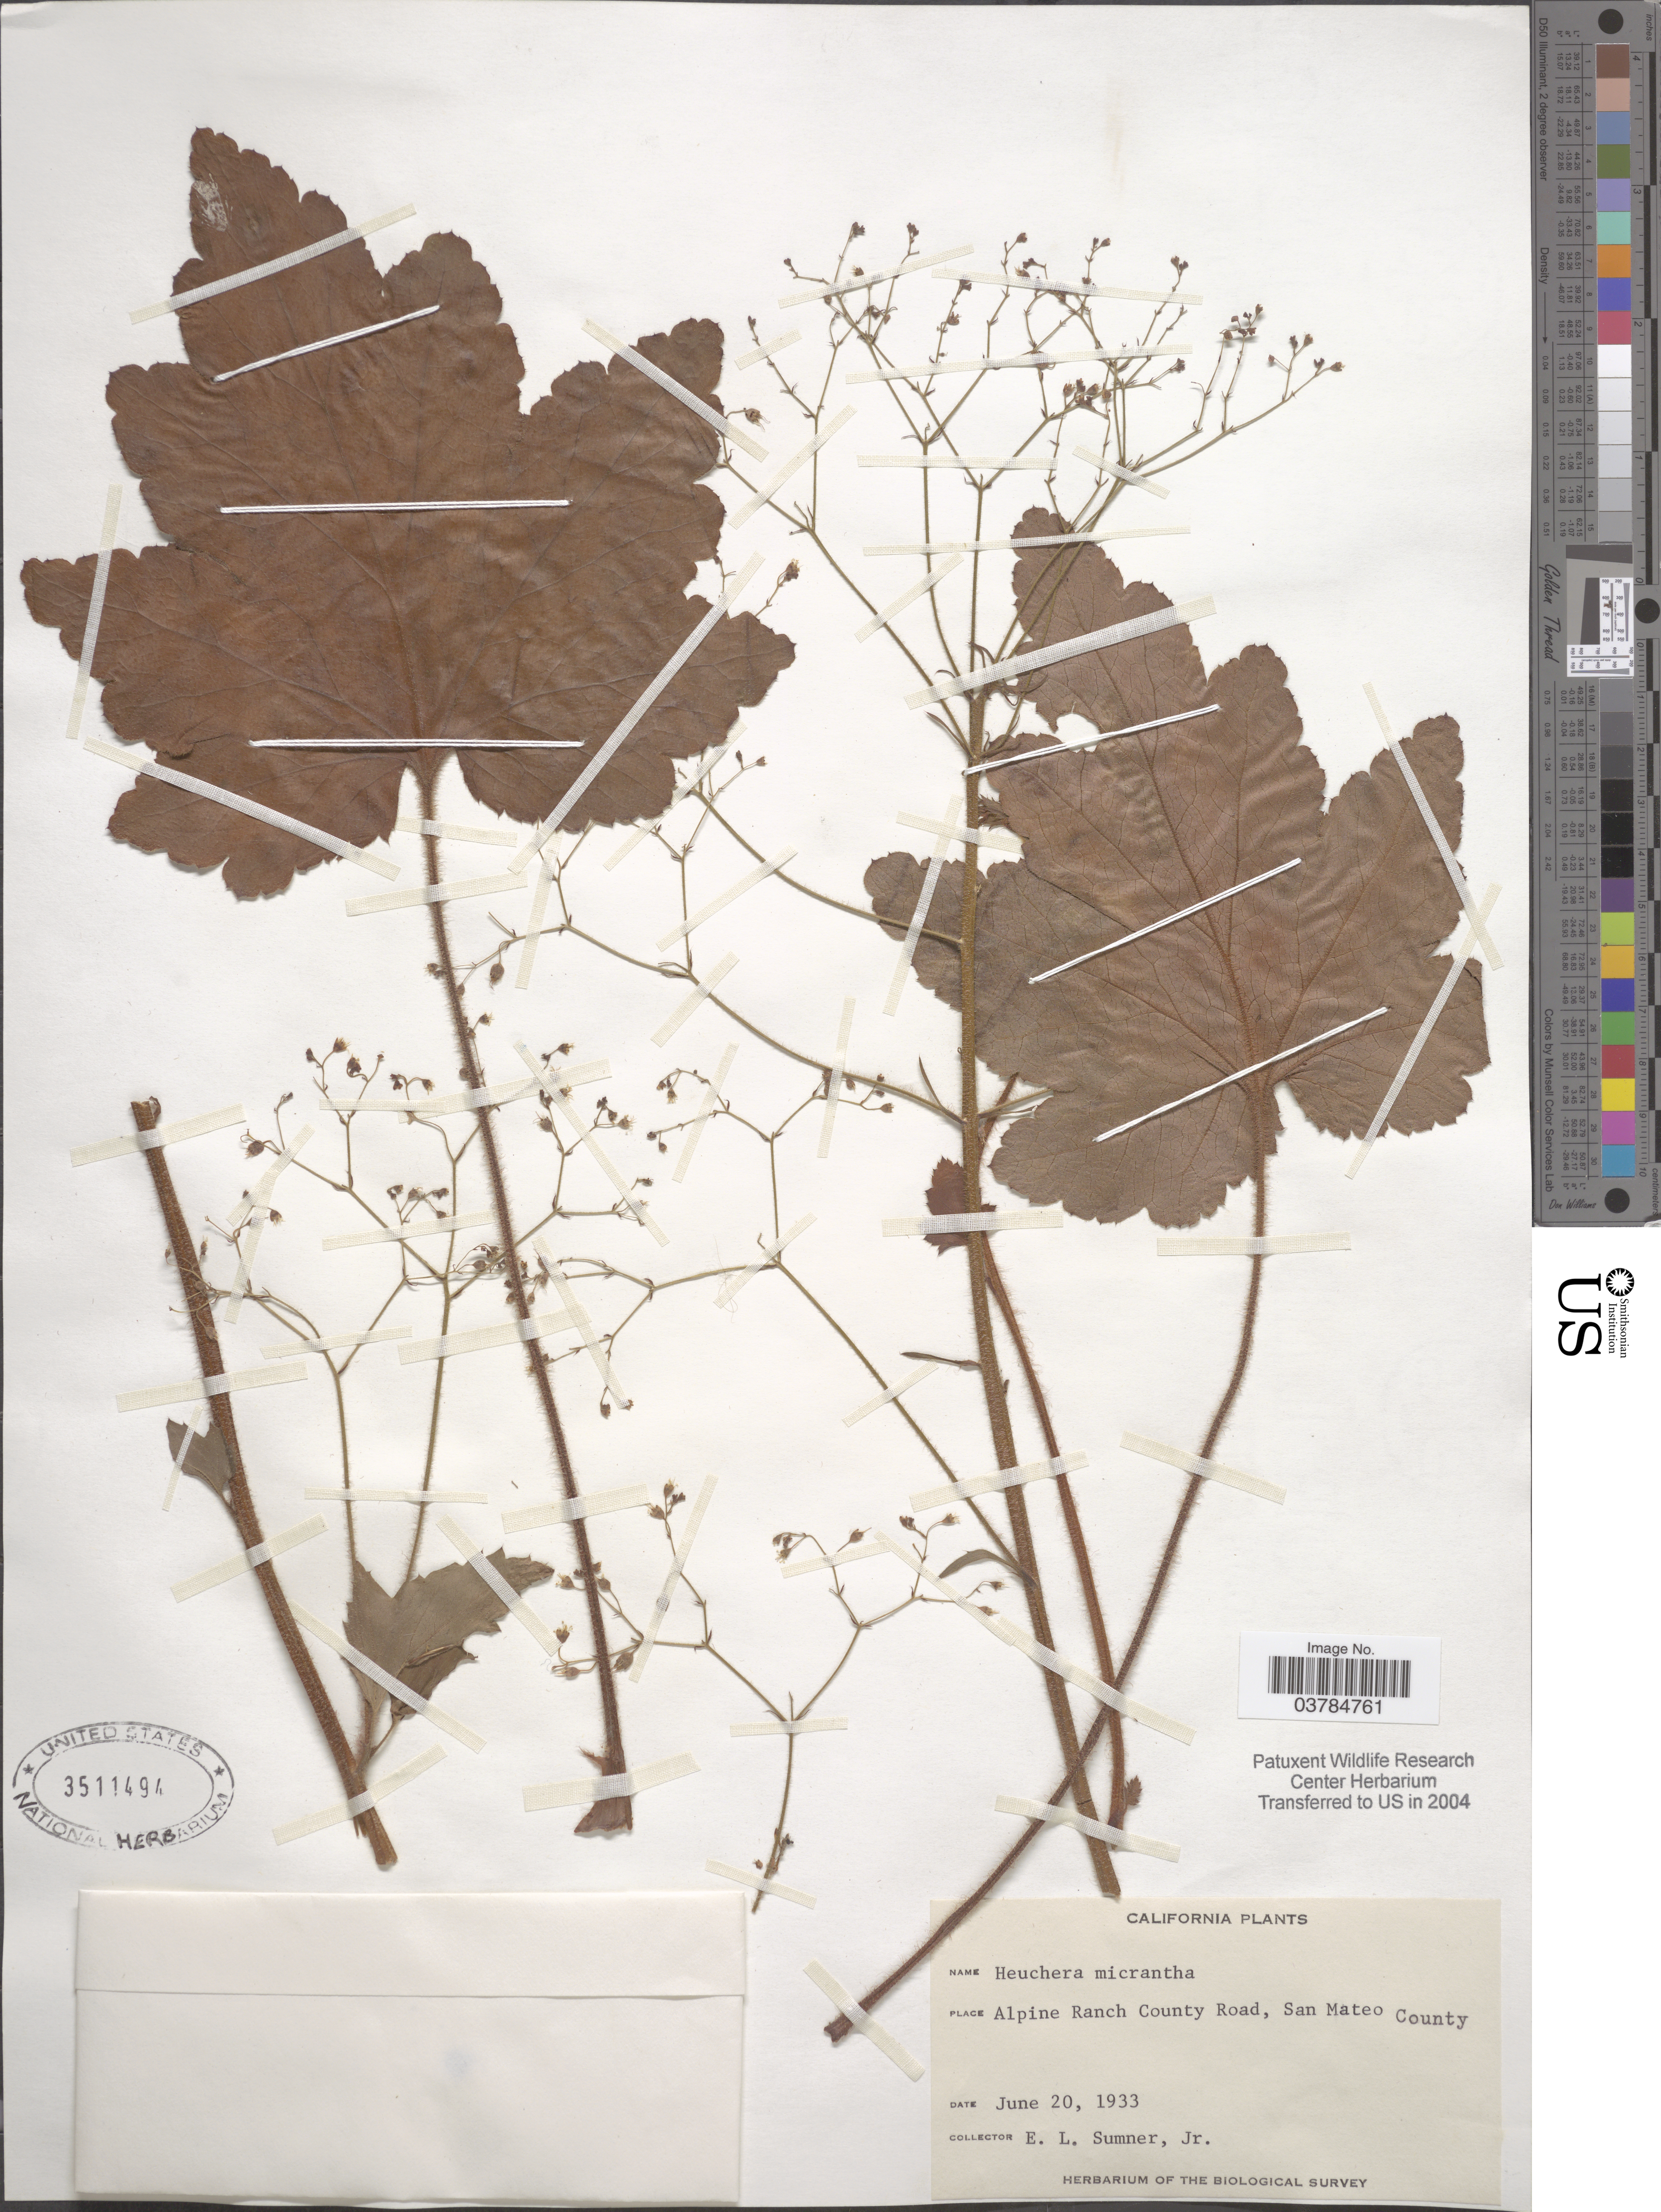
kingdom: Plantae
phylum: Tracheophyta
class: Magnoliopsida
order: Saxifragales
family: Saxifragaceae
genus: Heuchera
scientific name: Heuchera micrantha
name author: Douglas ex Lindl.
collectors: E. Sumner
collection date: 1933-06-20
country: United States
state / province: California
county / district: San Mateo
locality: Alpine Ranch County Road, San Mateo County. Biological Survey.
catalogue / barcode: US 3511494